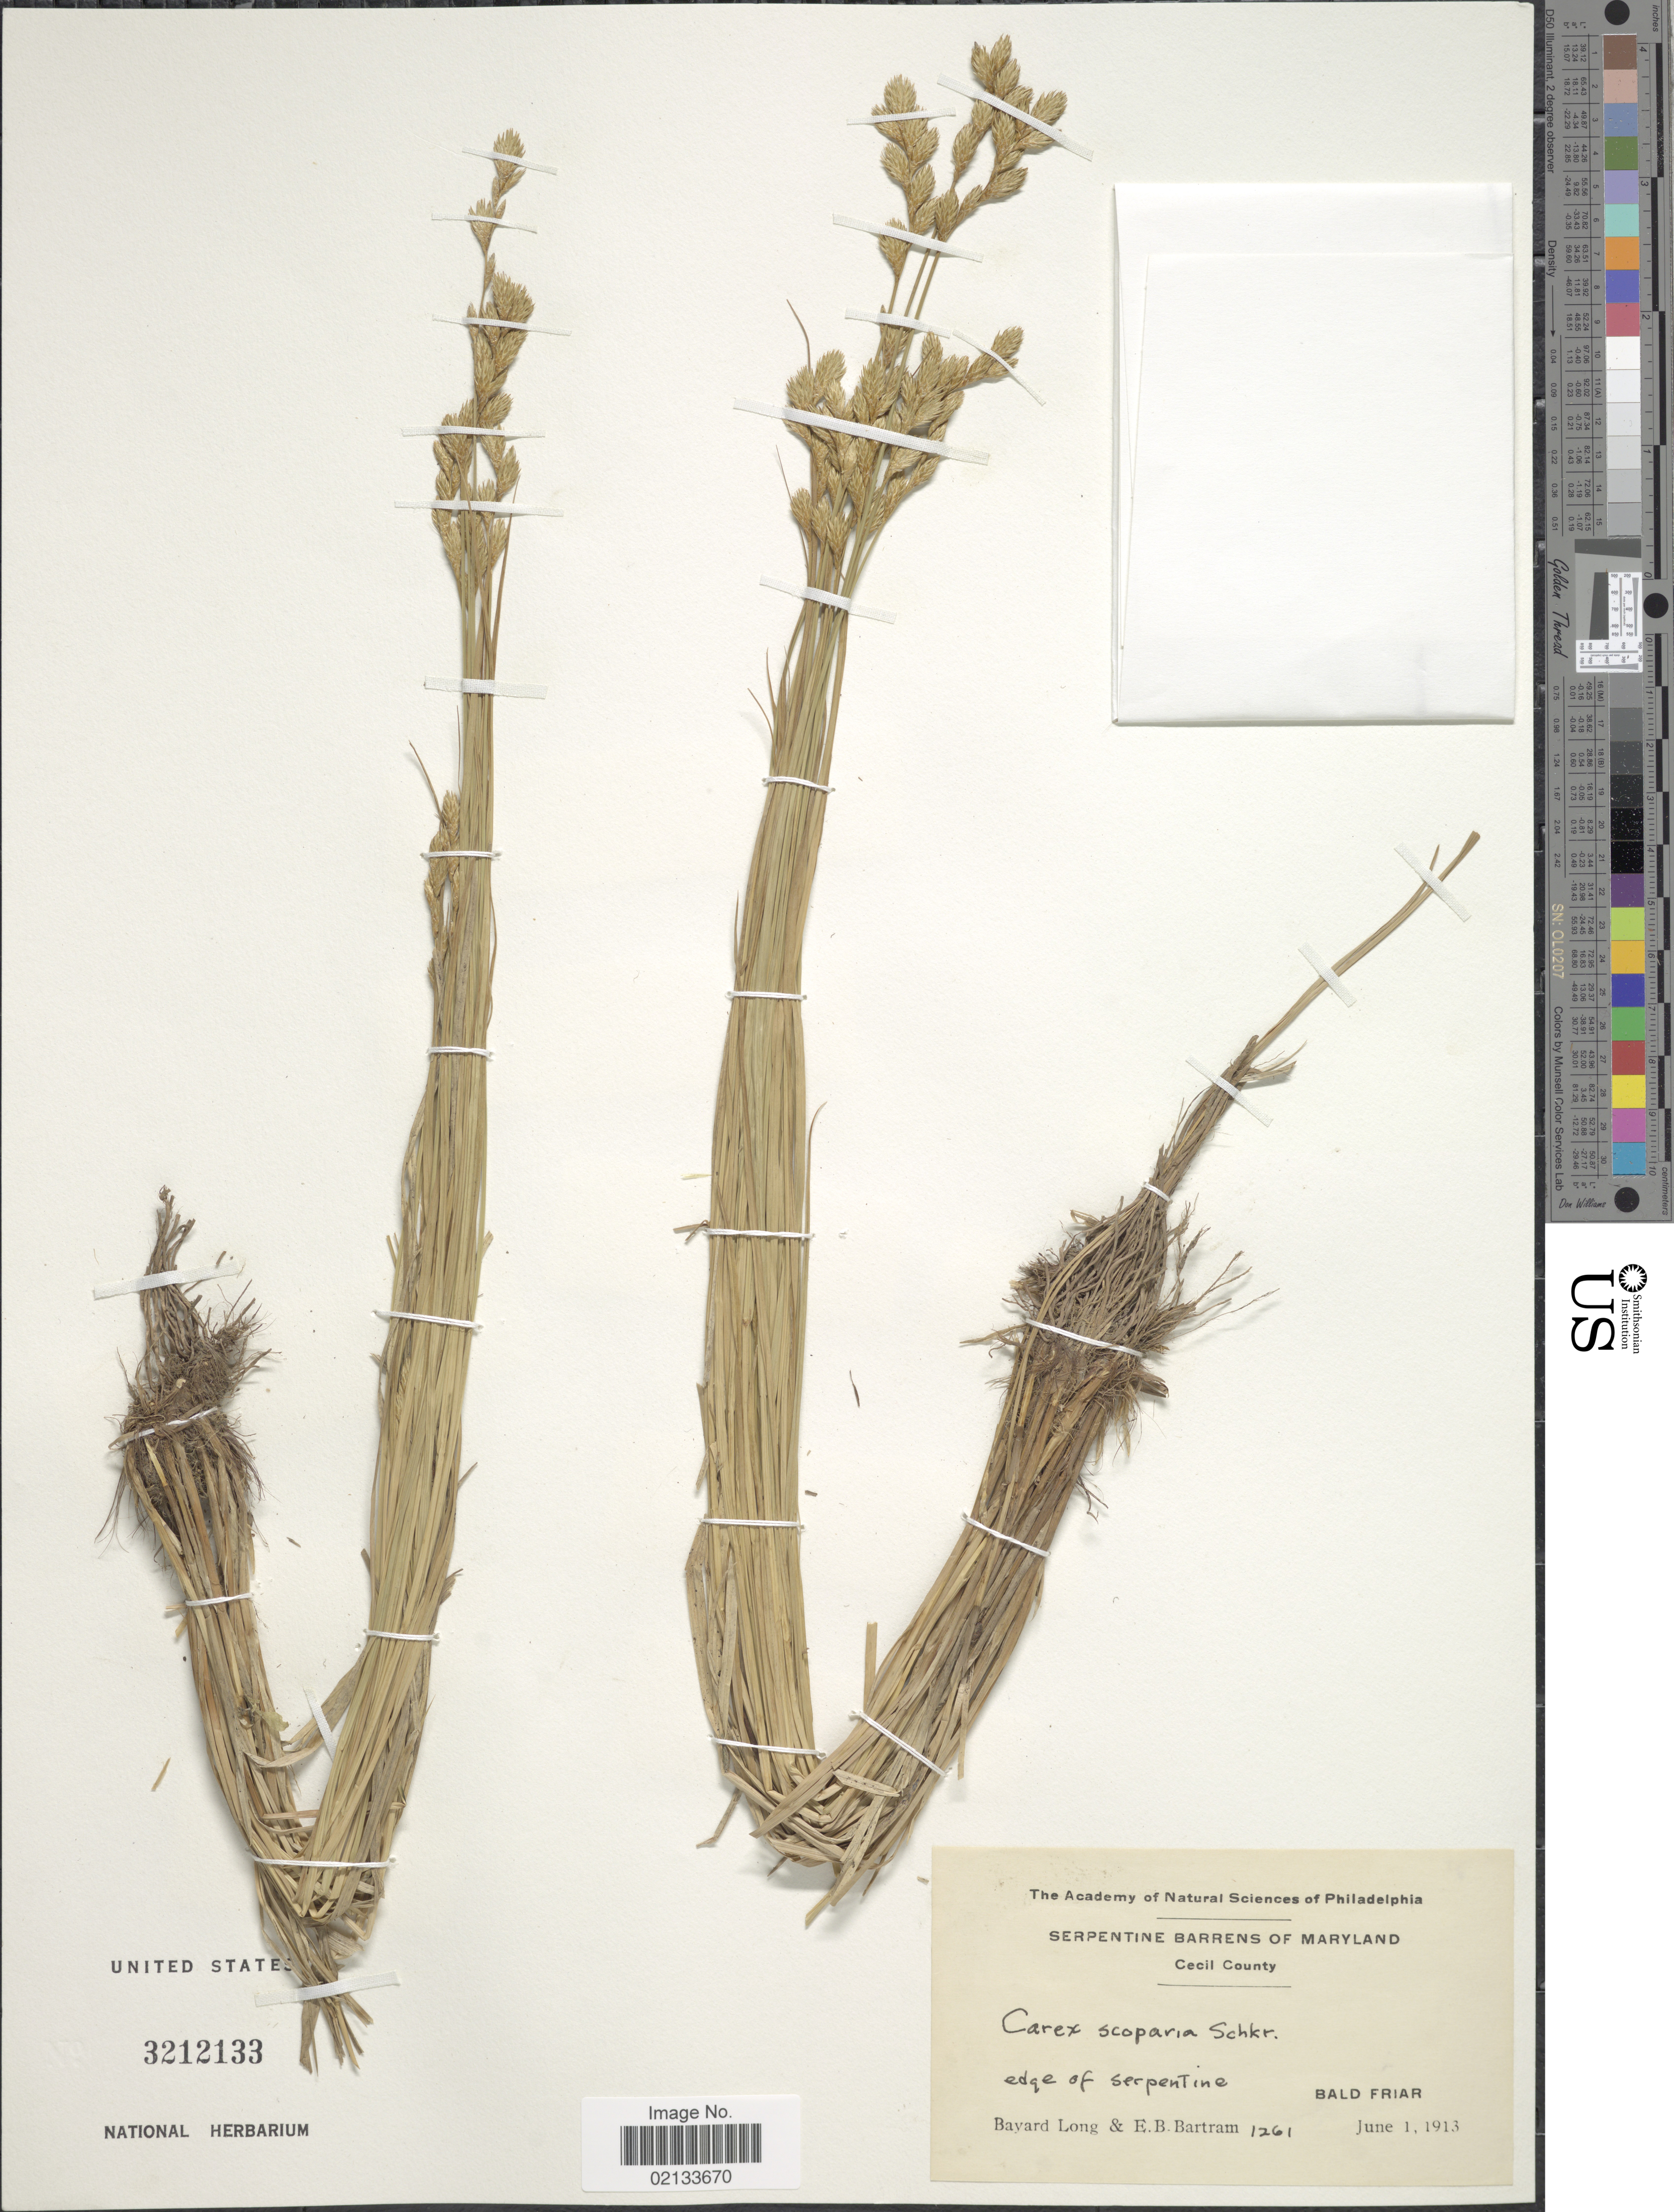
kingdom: Plantae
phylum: Tracheophyta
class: Liliopsida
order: Poales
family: Cyperaceae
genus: Carex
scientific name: Carex scoparia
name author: Schkuhr ex Willd.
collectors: B. Long & E. B. Bartram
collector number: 1261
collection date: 1913-06-01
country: United States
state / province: Maryland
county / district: Cecil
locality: Serpentine Barrens of Maryland, Cecil County, edge of serpentine, Bald Friar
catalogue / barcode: US 3212133